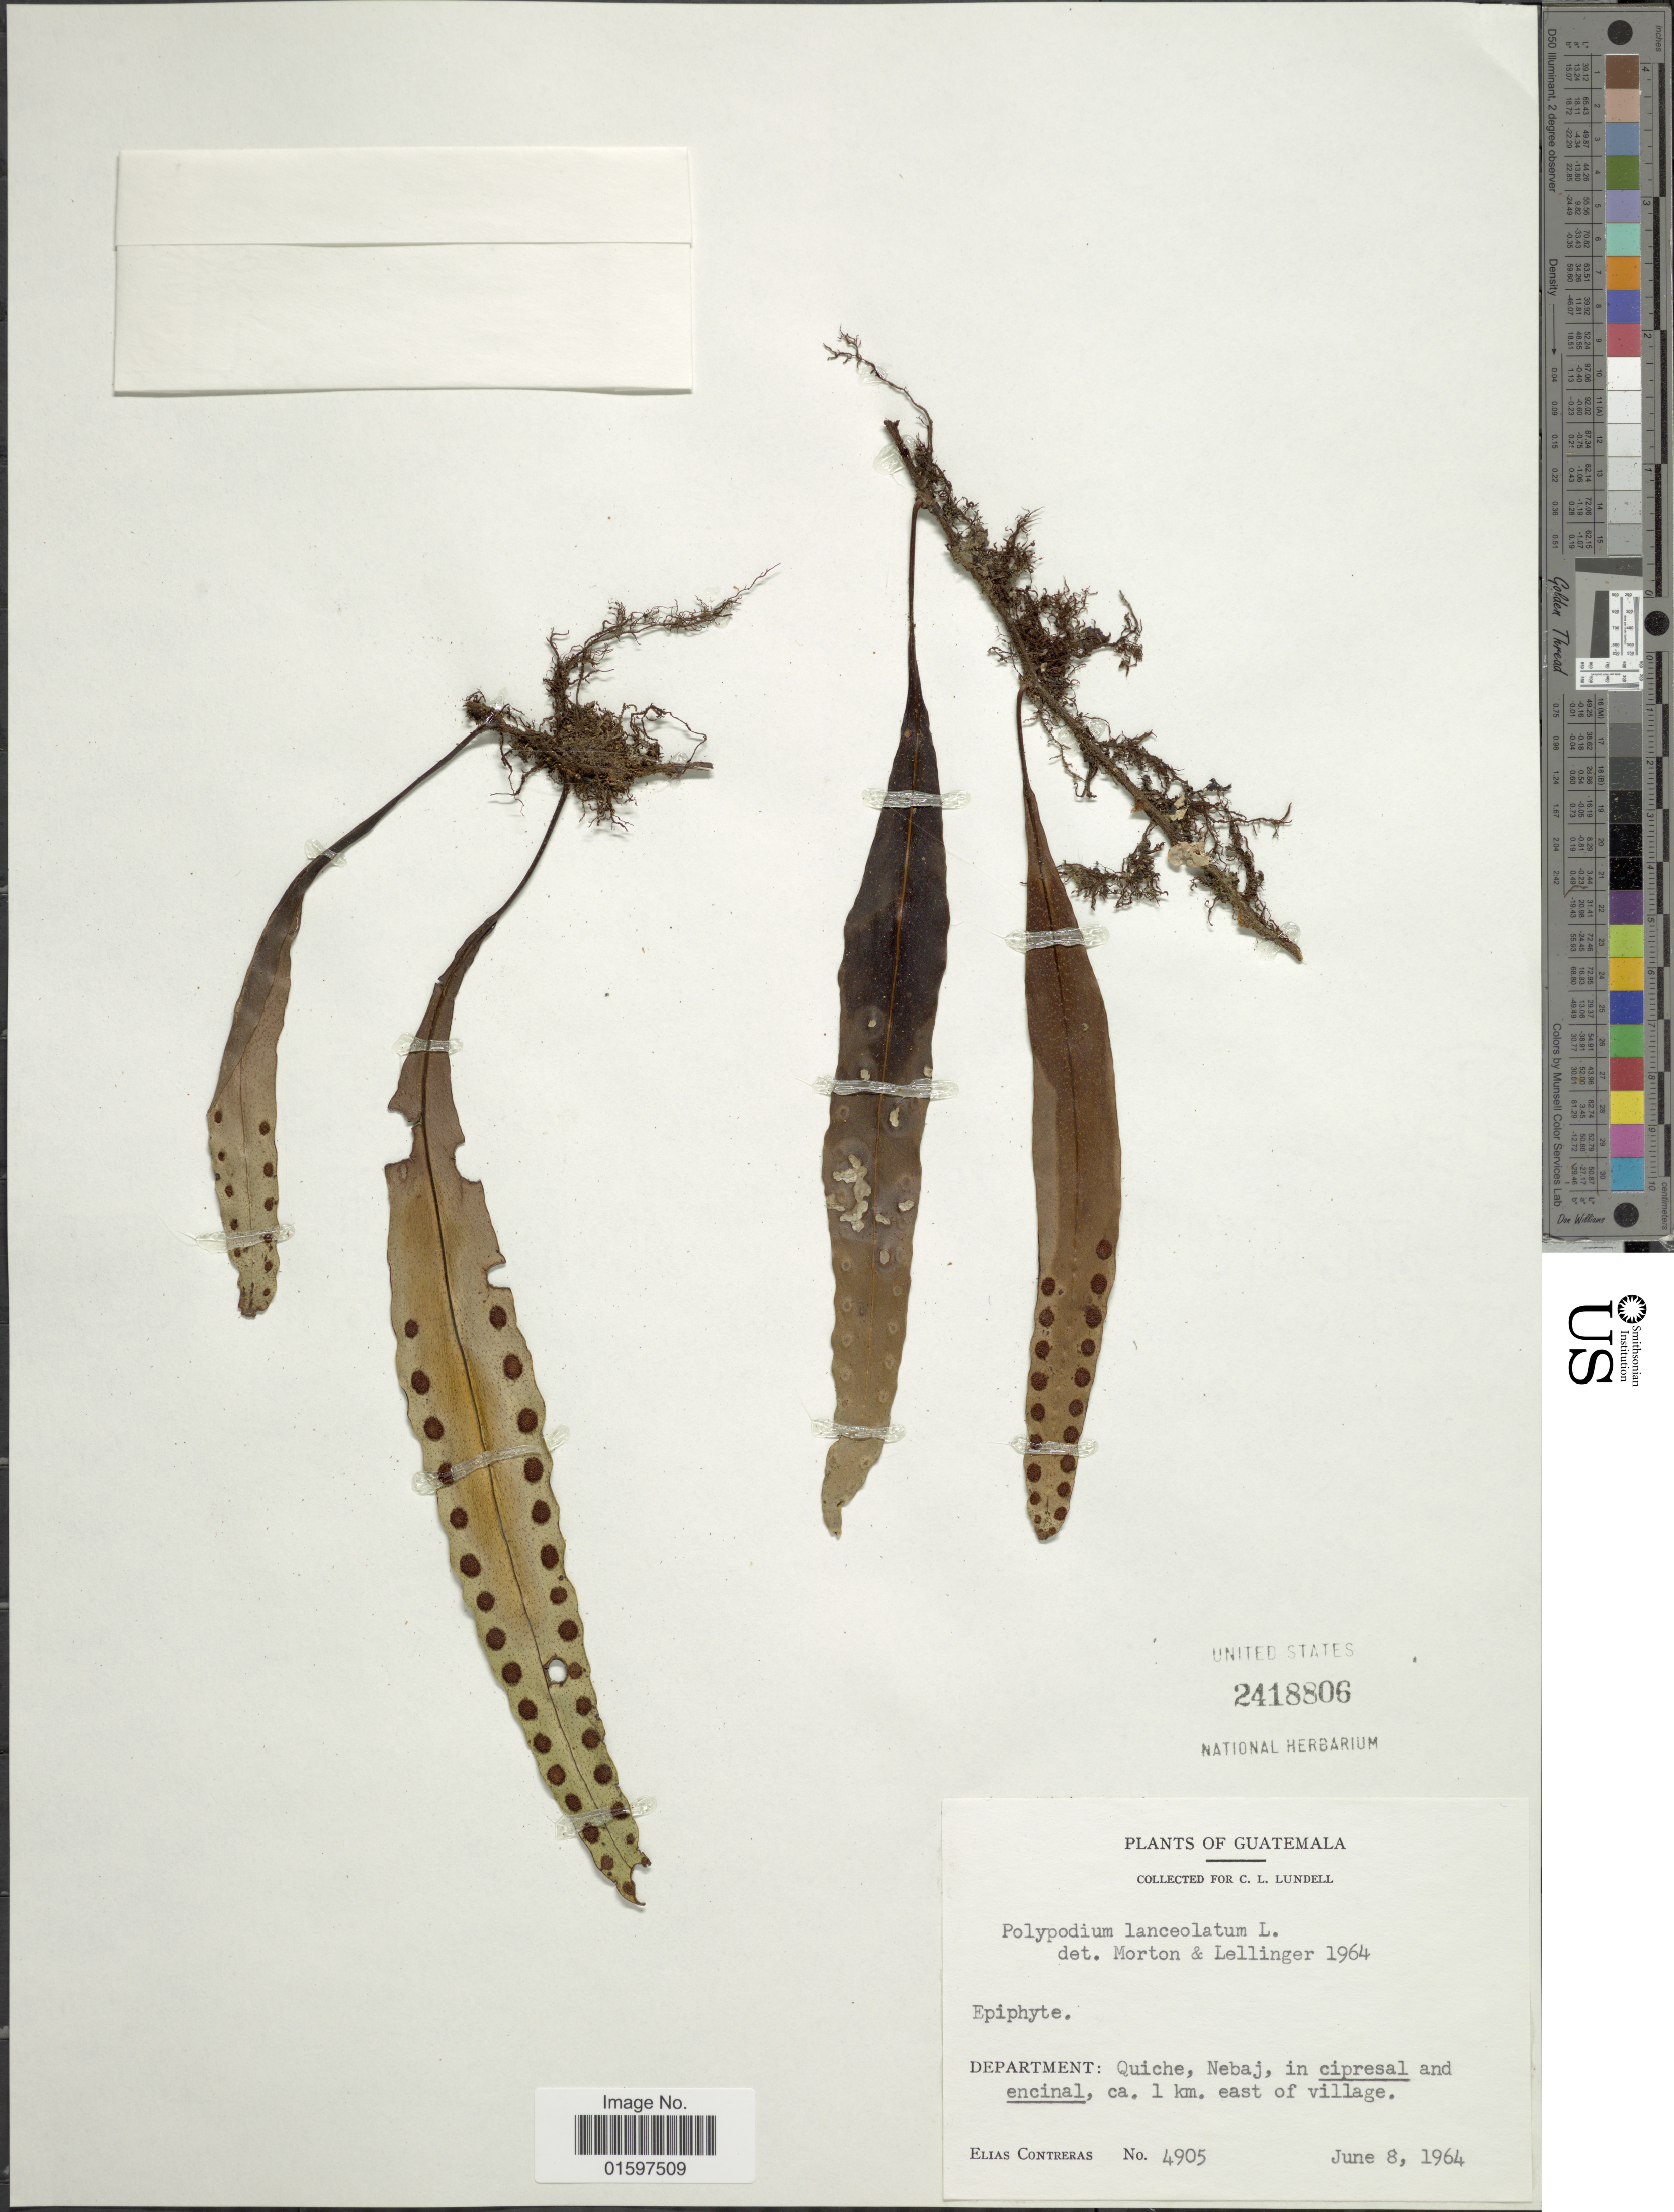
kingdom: Plantae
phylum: Tracheophyta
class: Polypodiopsida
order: Polypodiales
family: Polypodiaceae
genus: Pleopeltis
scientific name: Pleopeltis lanceolata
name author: Kaulf.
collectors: E. Contreras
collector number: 4905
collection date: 1964-06-08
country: Guatemala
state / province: El Quiché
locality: Department: Quice, Nebaj, ca. 1 km. east of village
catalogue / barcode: US 2418806